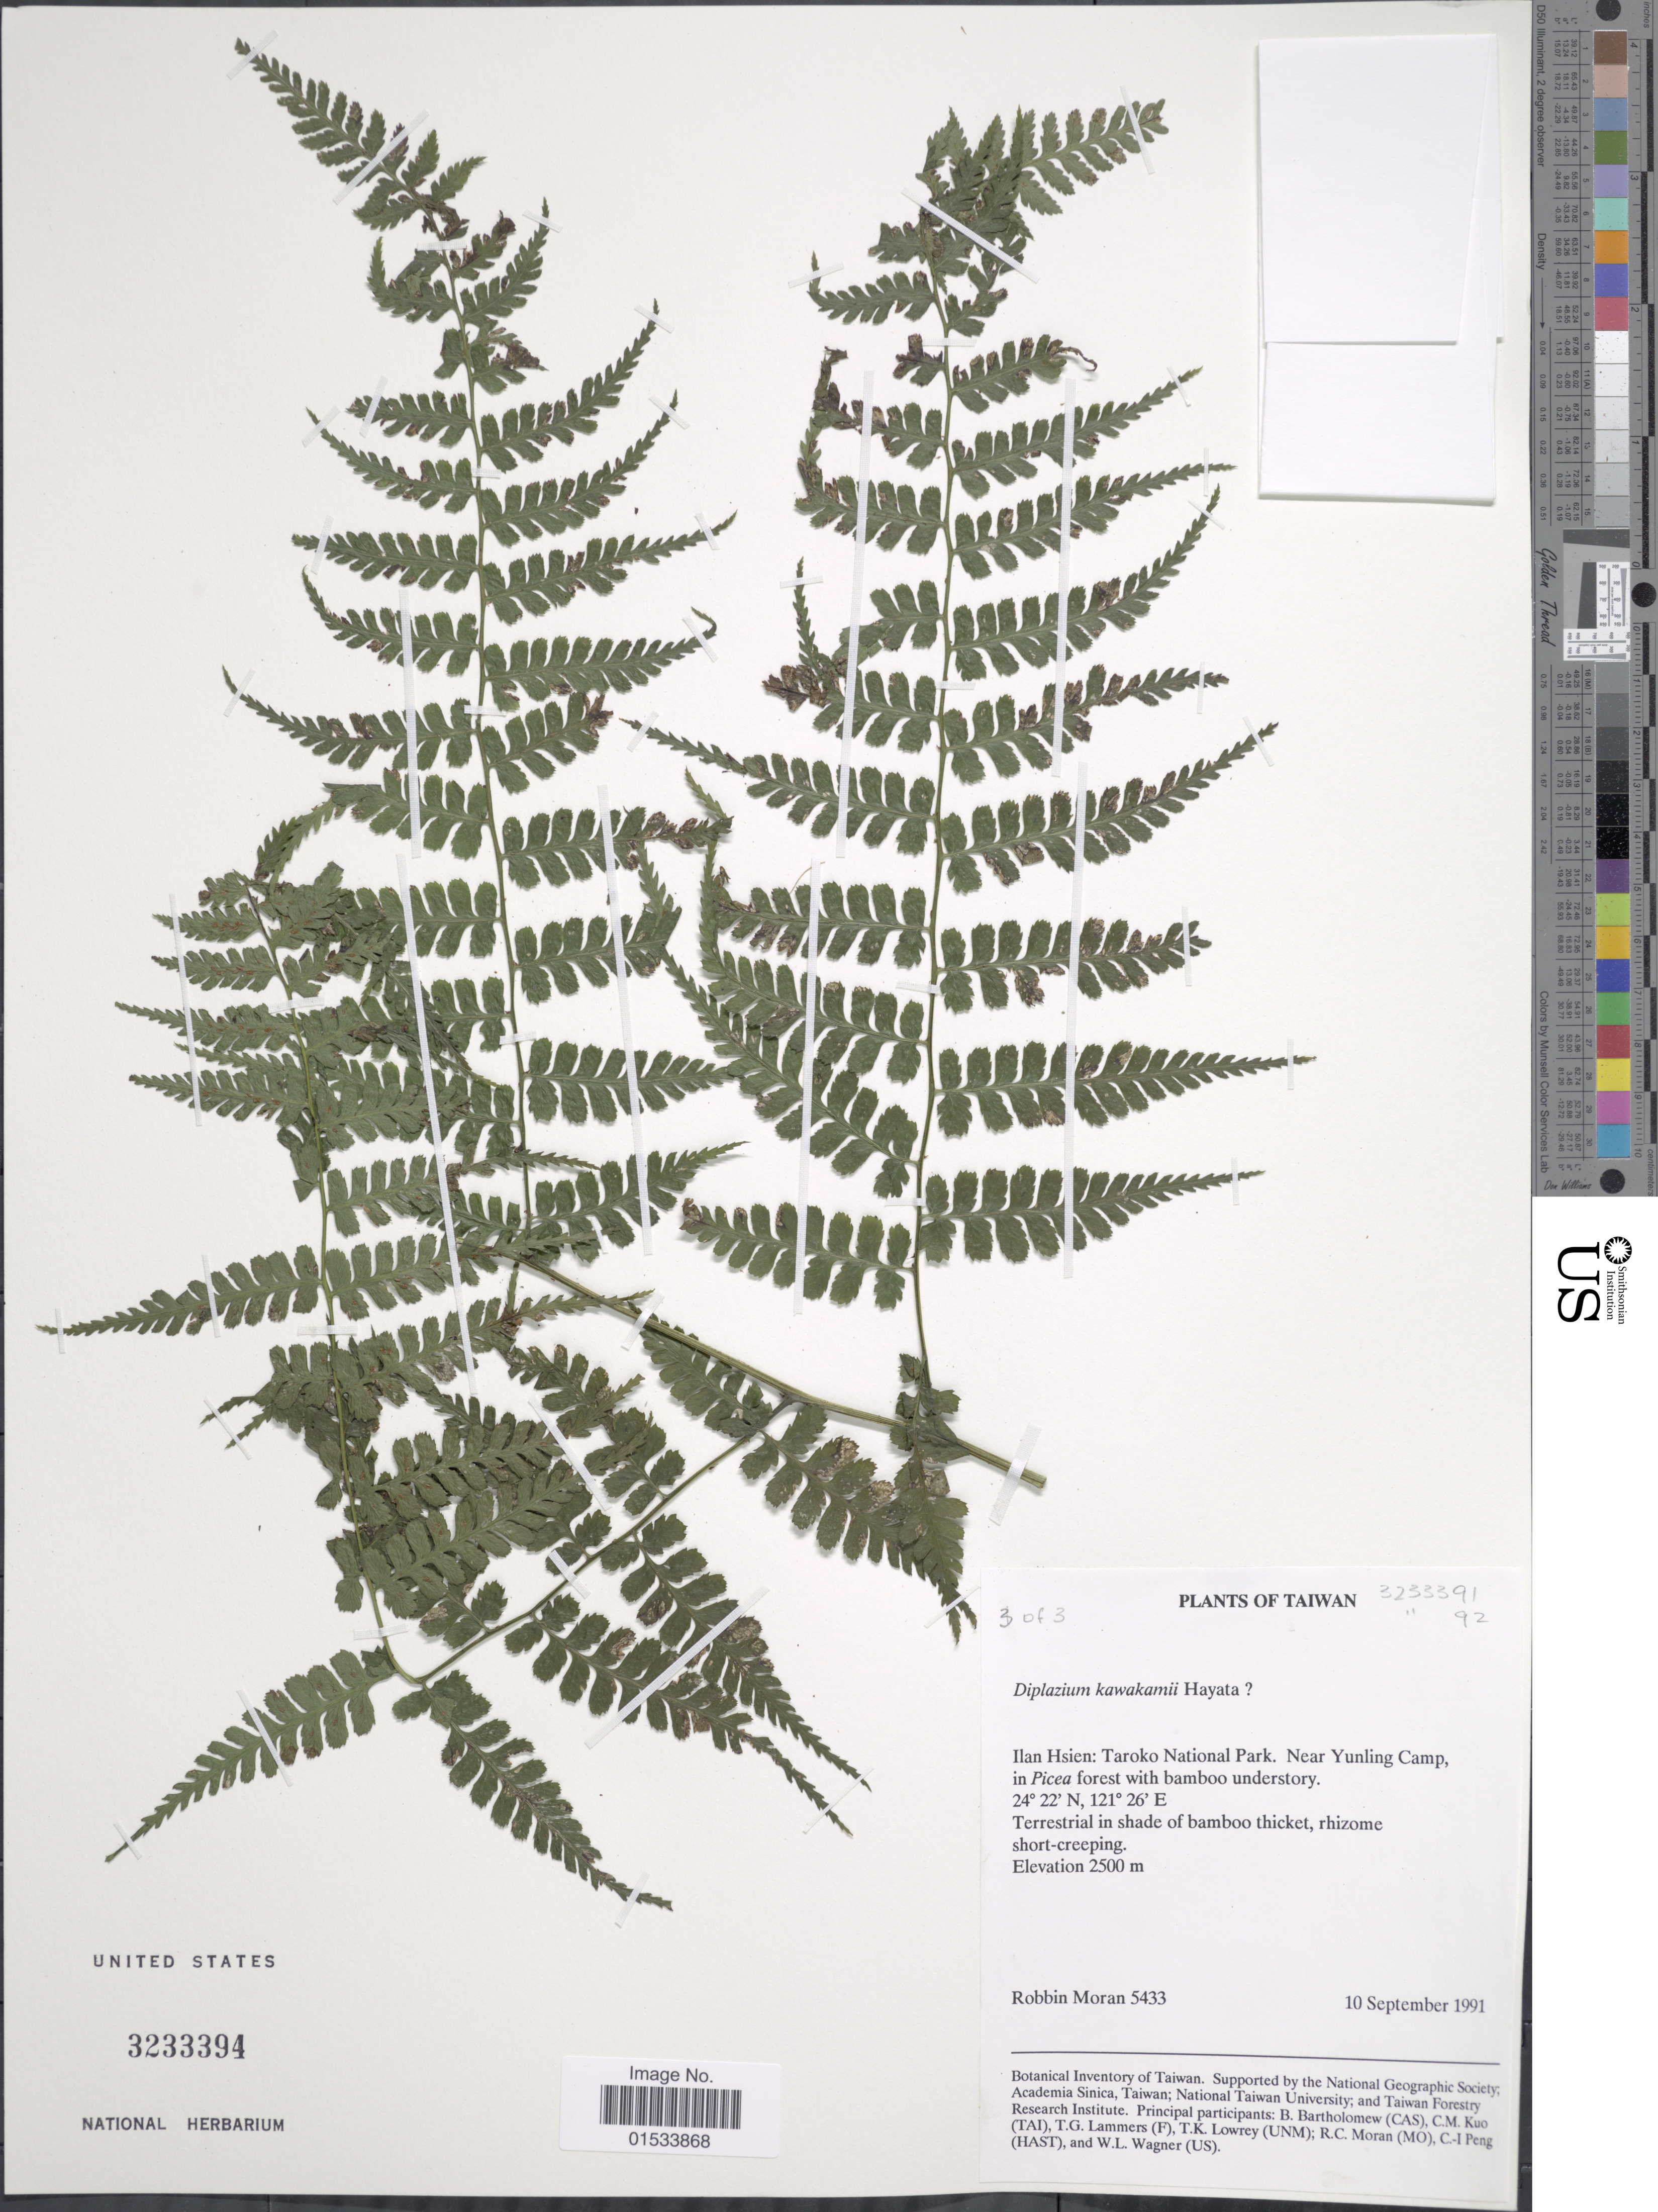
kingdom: Plantae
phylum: Tracheophyta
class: Polypodiopsida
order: Polypodiales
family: Athyriaceae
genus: Diplazium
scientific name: Diplazium kawakamii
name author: Hayata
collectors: R. C. Moran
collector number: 5433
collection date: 1991-09-10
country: Taiwan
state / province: Ilan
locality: Ila Hsien: Taroko National Park, Near Yungling Camp in Picea forest with bamboo understory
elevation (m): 2500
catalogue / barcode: US 3233394